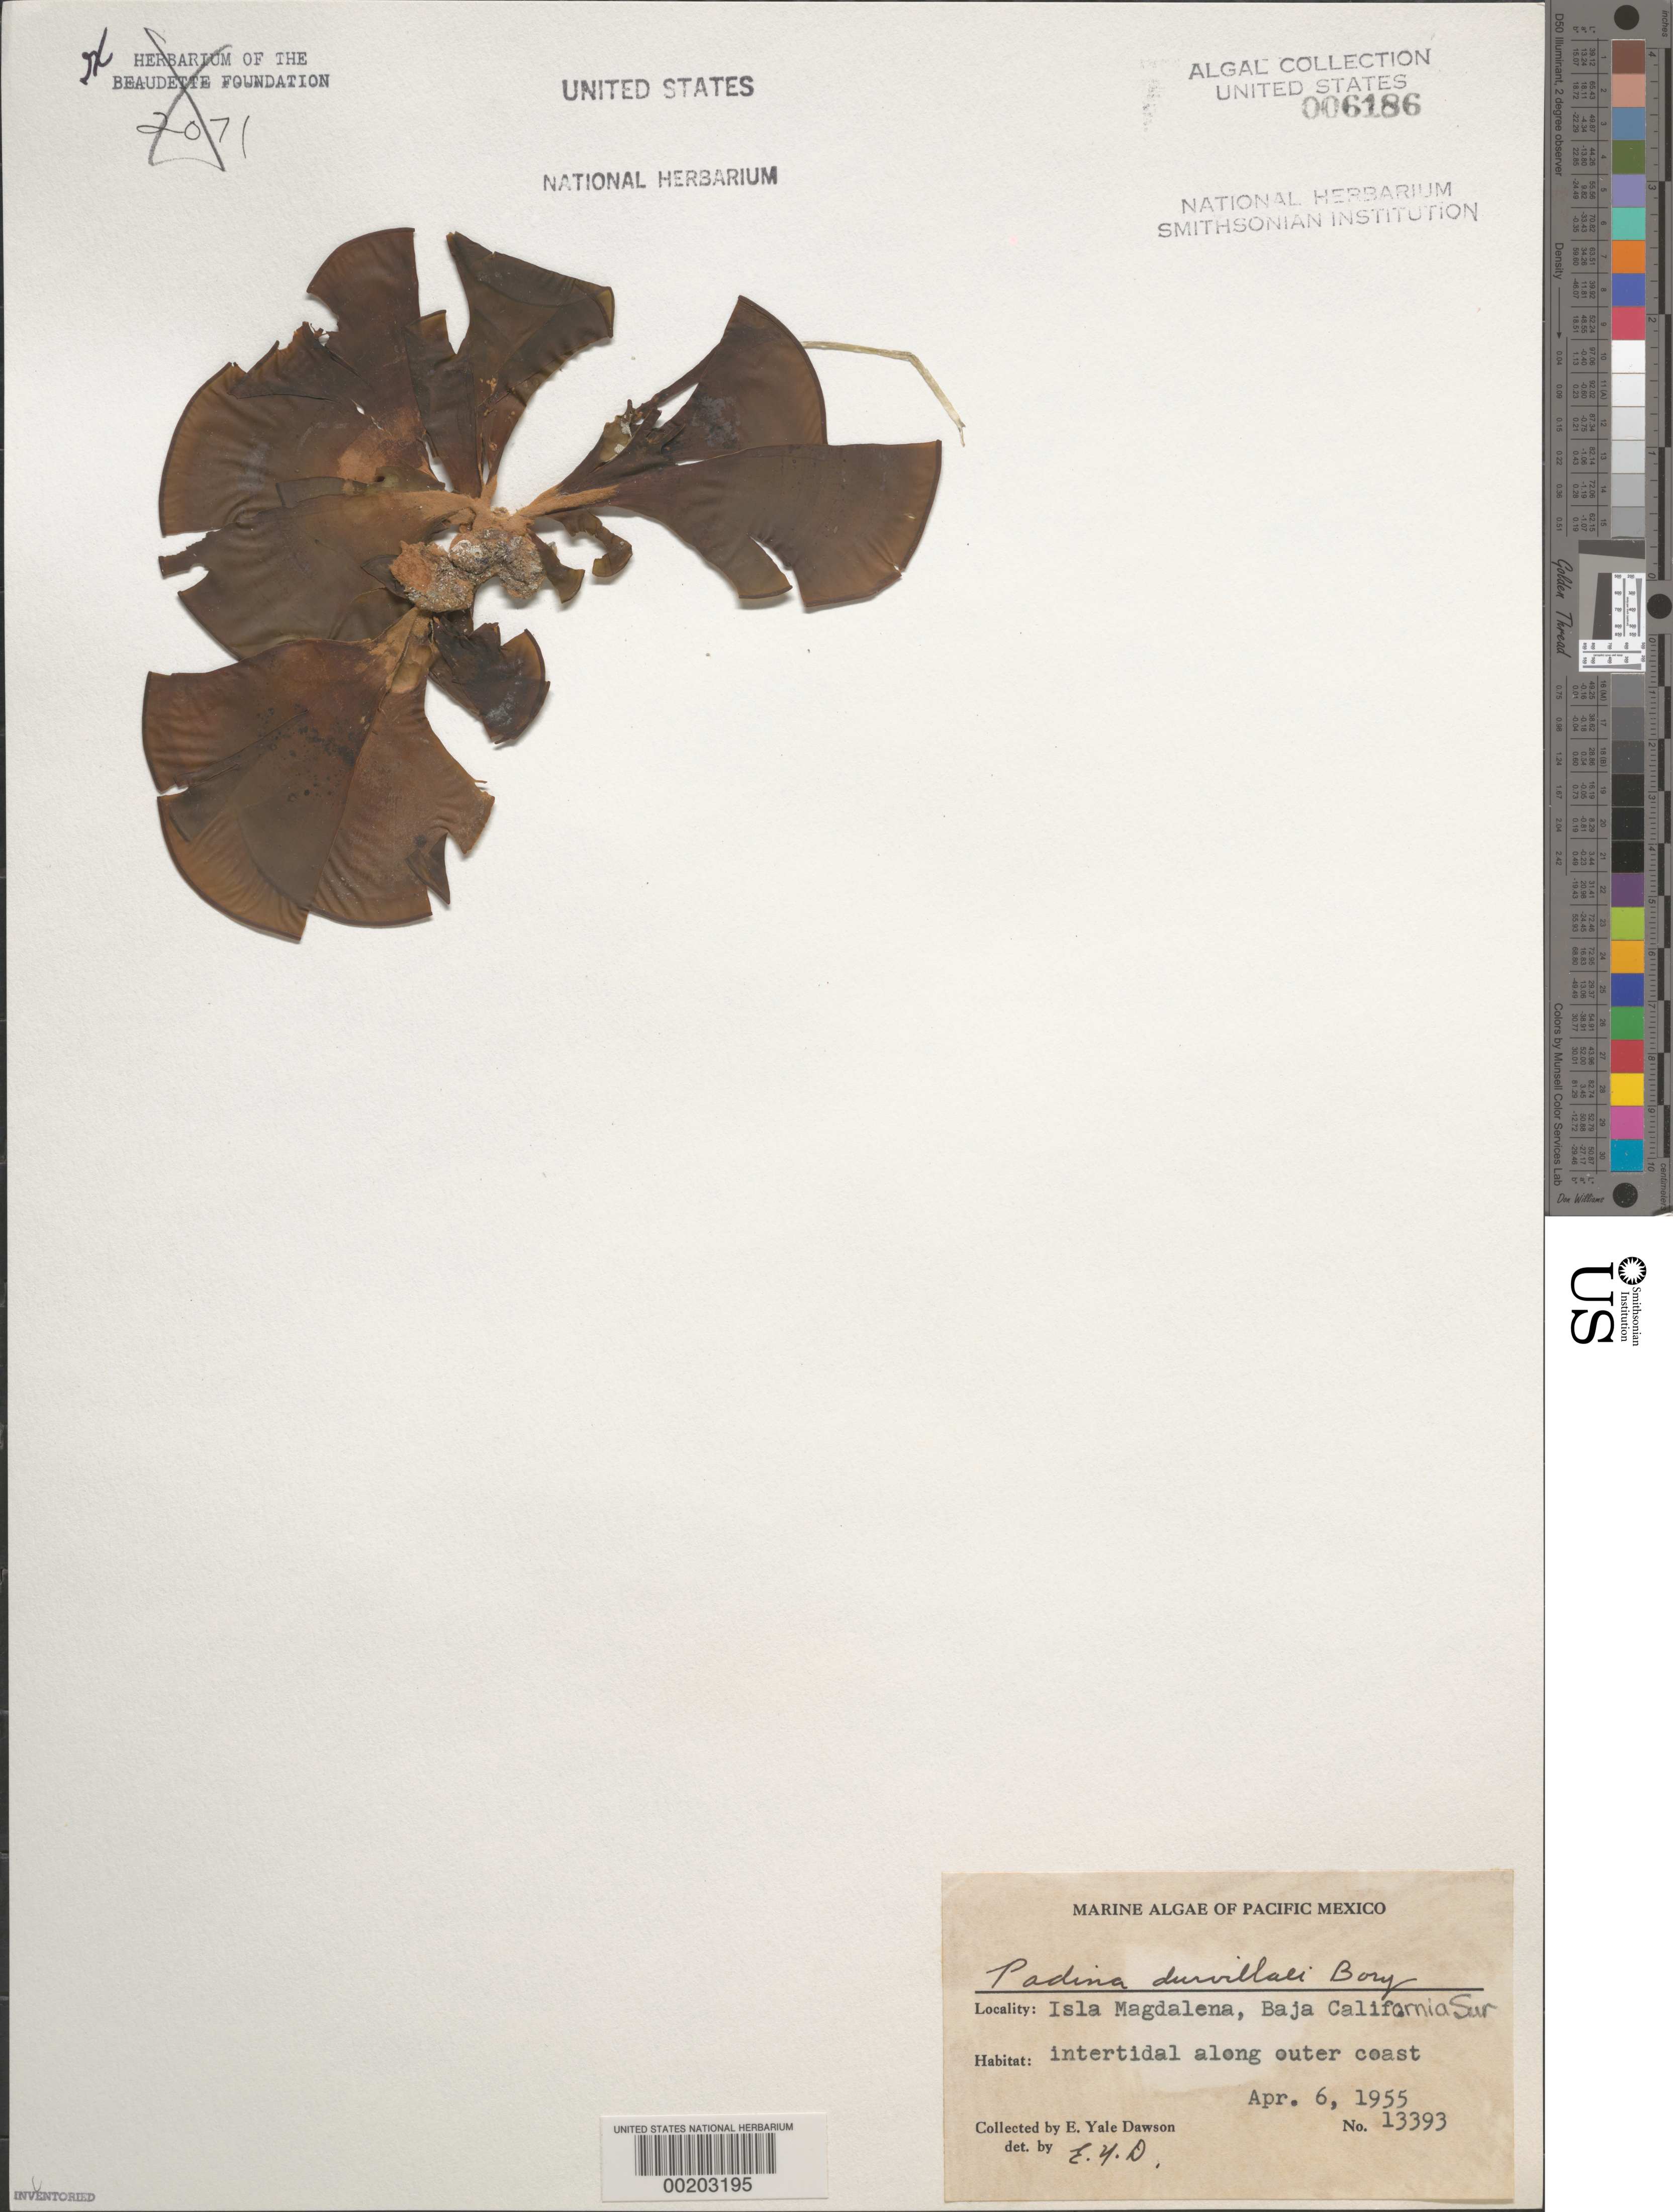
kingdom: Chromista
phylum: Ochrophyta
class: Phaeophyceae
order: Dictyotales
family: Dictyotaceae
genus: Padina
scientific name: Padina durvillaei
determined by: Dawson, E. Y.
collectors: E. Y. Dawson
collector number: EYD 13393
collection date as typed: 06 Apr 1955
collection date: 1955-04-06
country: Mexico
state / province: Baja California Sur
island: Isla Magdalena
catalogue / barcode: US 6186